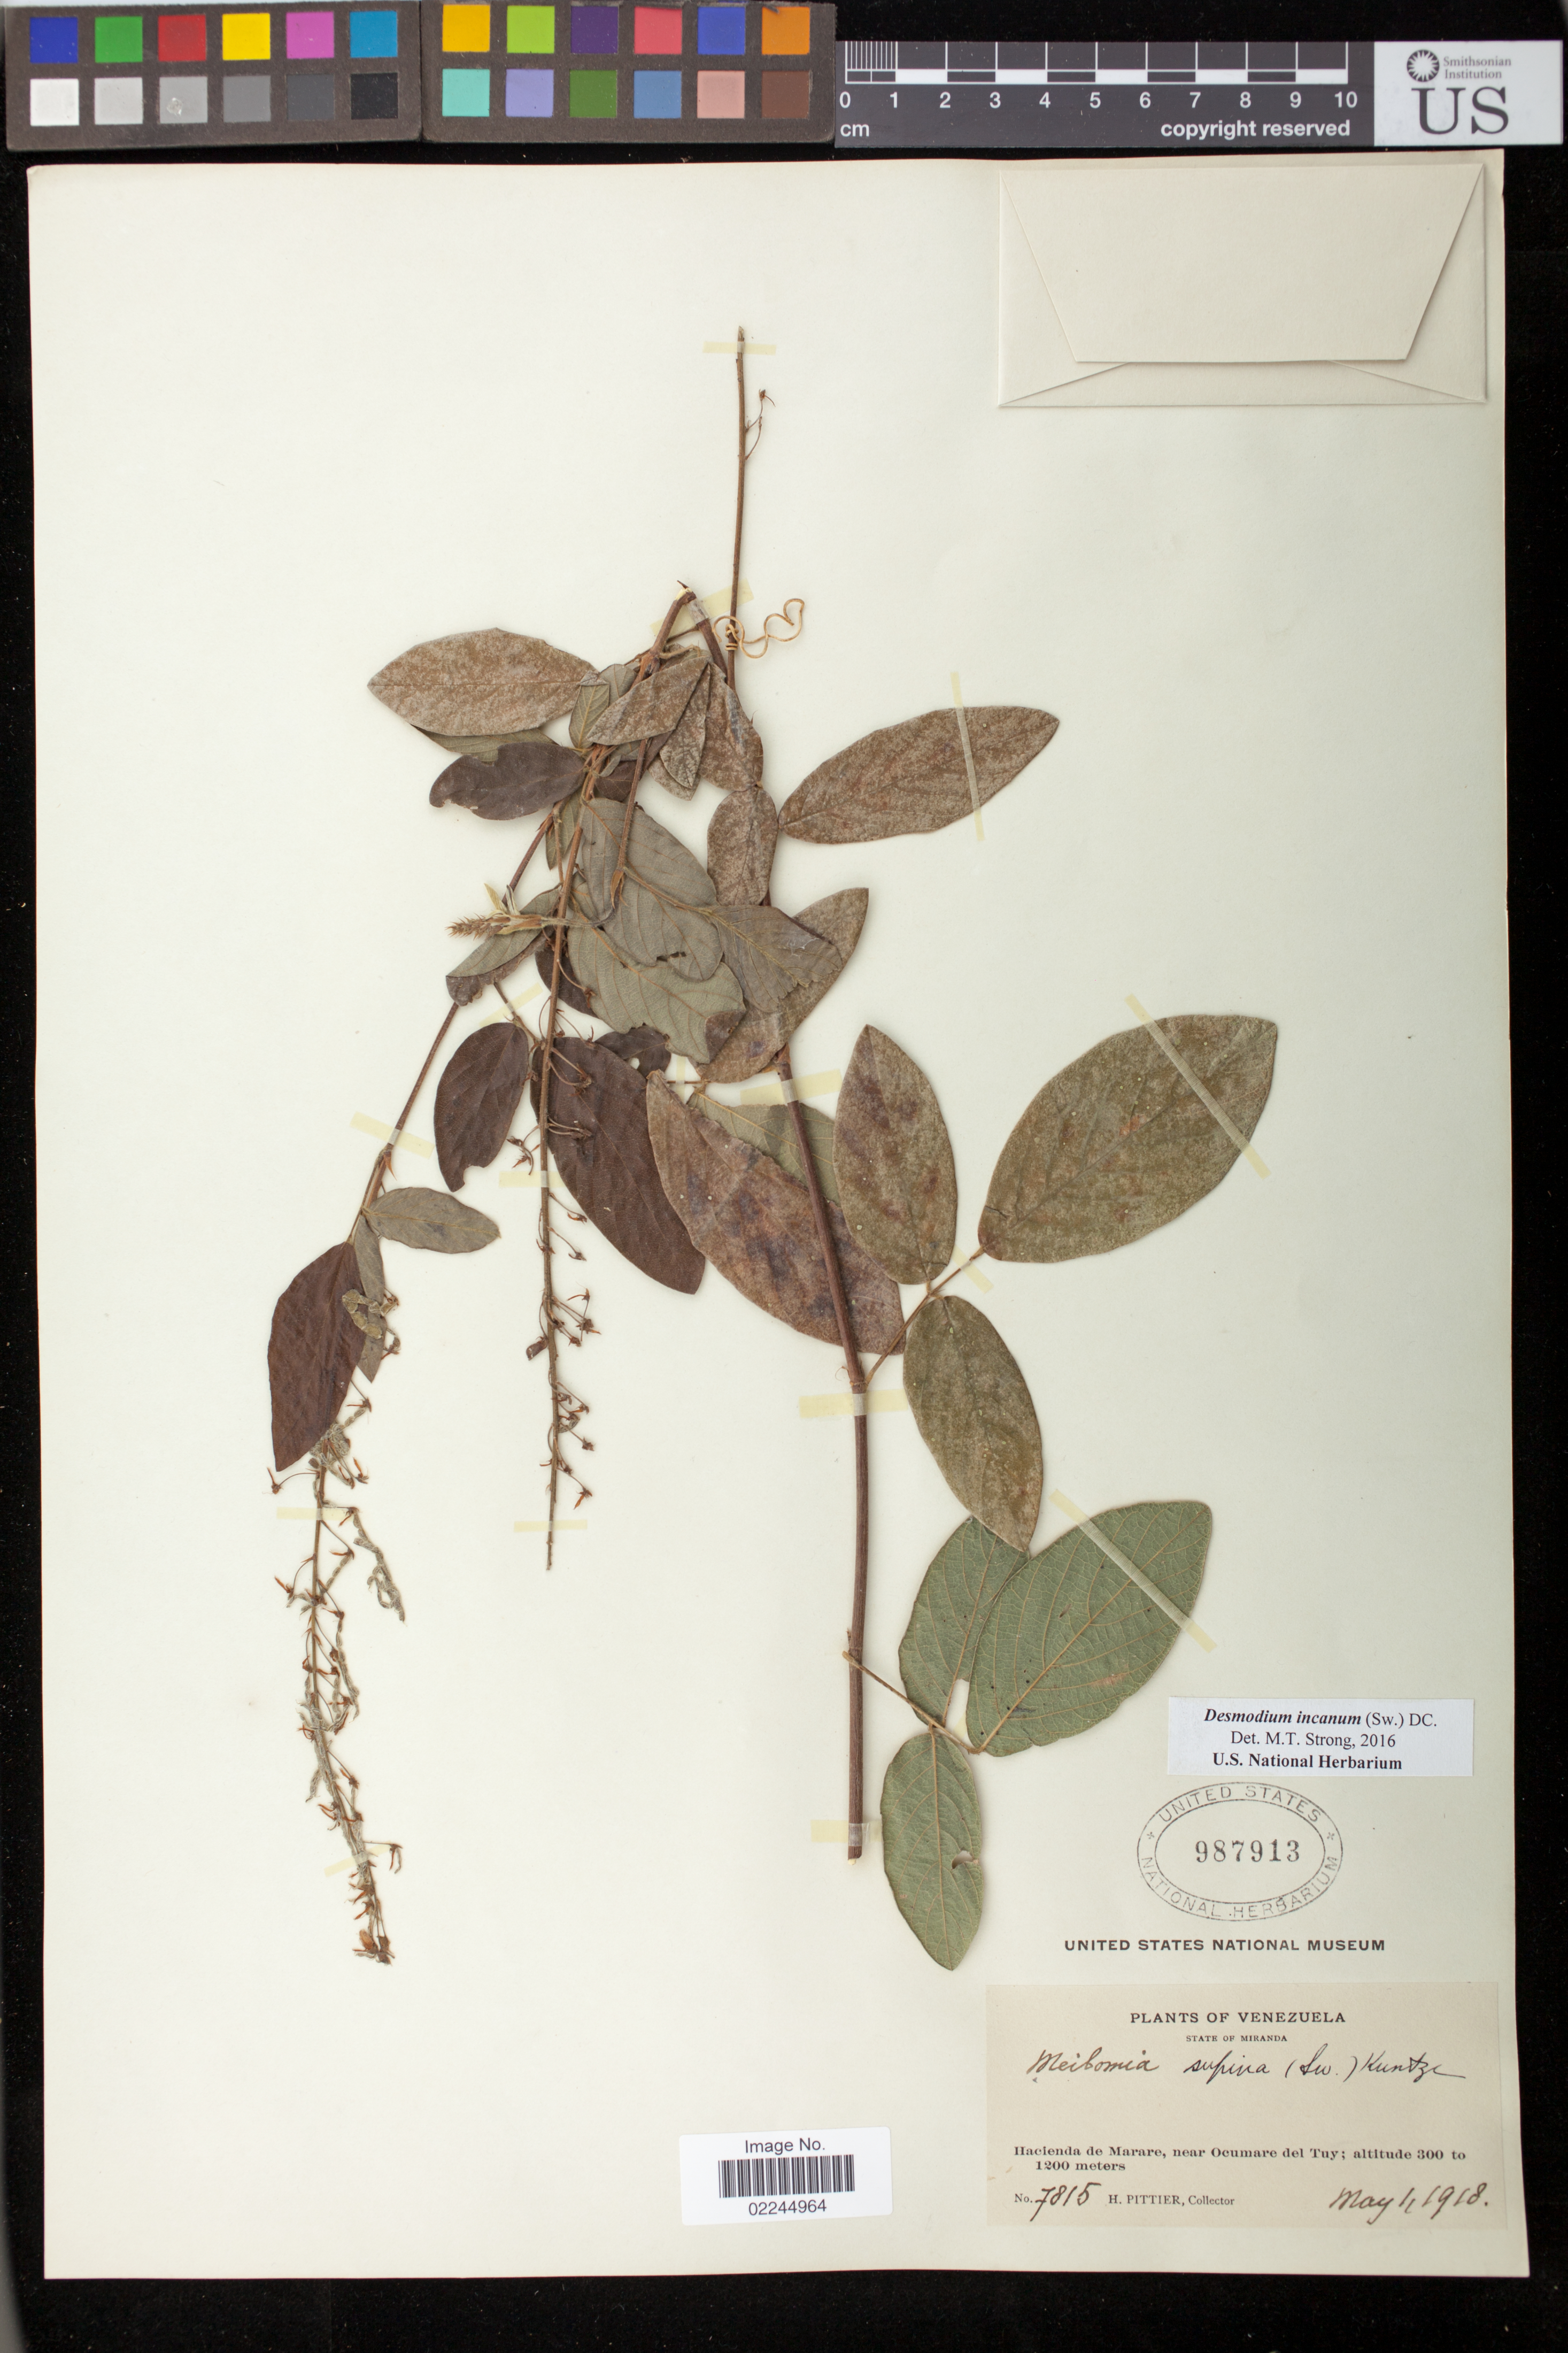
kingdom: Plantae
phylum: Tracheophyta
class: Magnoliopsida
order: Fabales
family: Fabaceae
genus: Desmodium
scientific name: Desmodium incanum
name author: (Sw.) DC.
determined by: Strong, Mark T., (BOT), Smithsonian Institution - National Museum of Natural History (UNITED STATES)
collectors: H. F. Pittier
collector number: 7815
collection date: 1918-05-11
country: Venezuela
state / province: Miranda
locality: Hacienda de Marare, near Ocumare del Tuy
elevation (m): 300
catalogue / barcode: US 987913